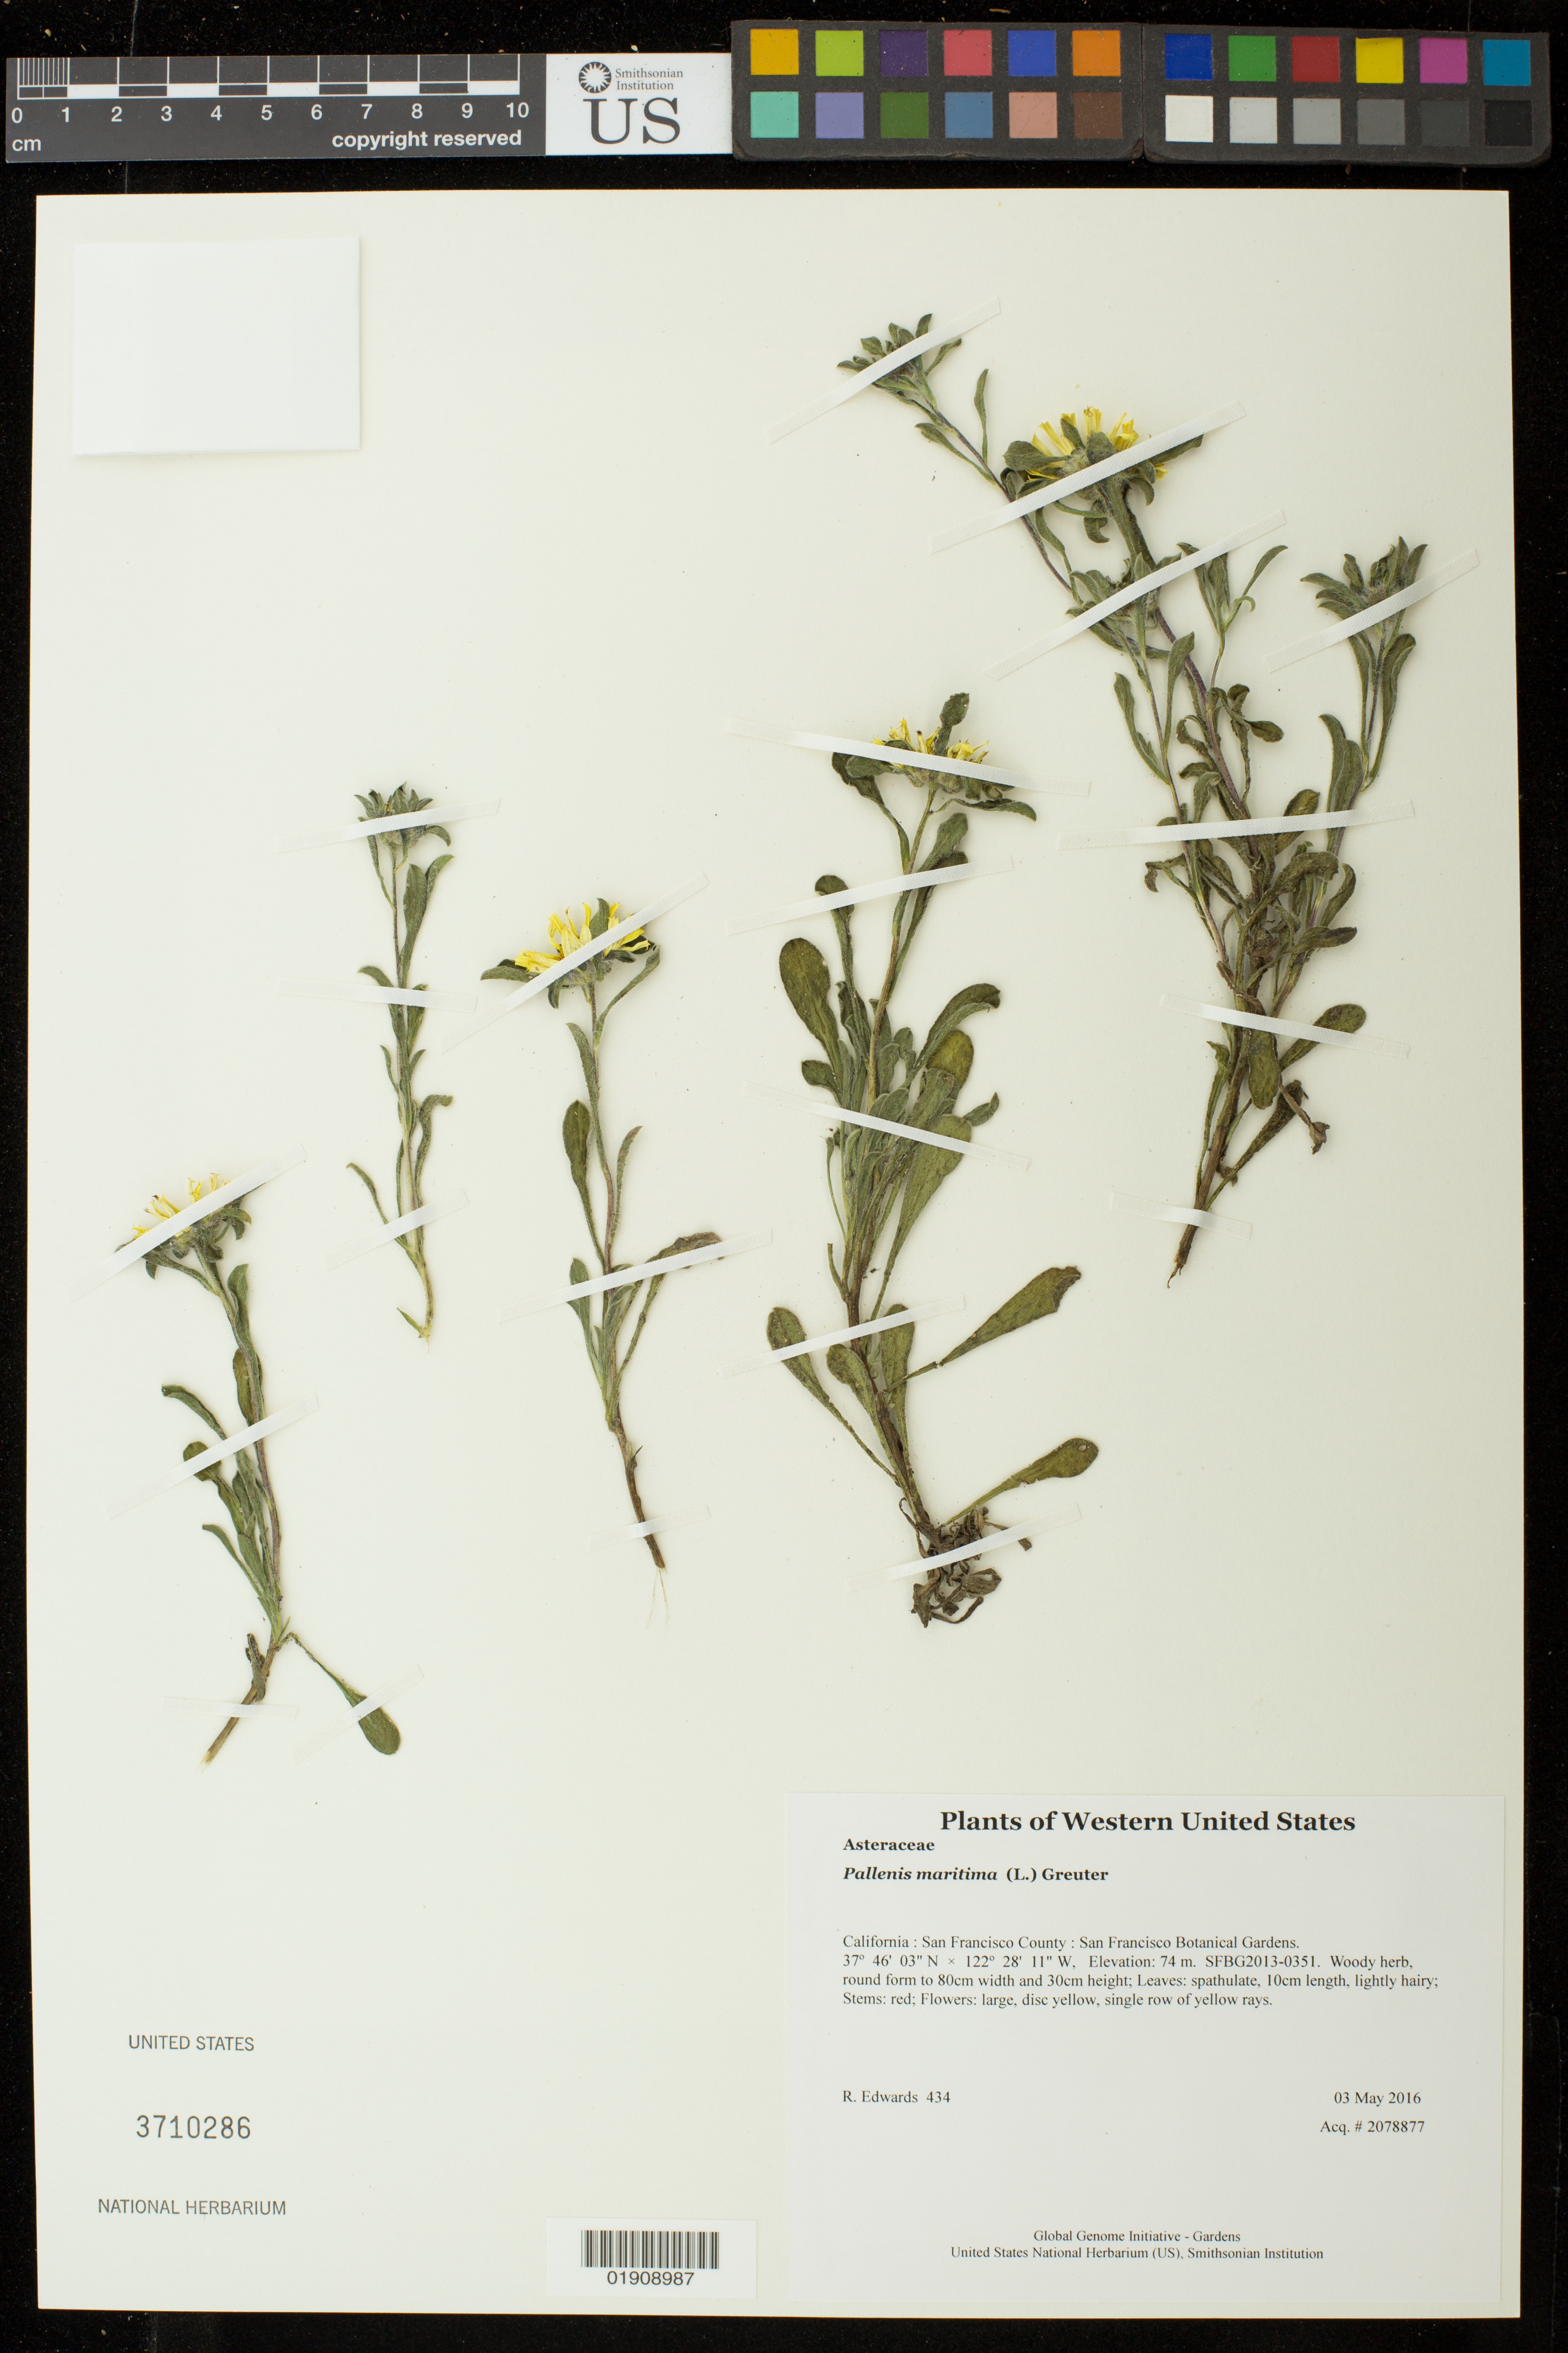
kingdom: Plantae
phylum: Tracheophyta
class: Magnoliopsida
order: Asterales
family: Asteraceae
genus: Pallenis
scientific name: Pallenis maritima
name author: (L.) Greuter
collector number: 434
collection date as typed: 3 May 2016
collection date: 2016-05-03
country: United States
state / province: California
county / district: San Francisco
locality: San Francisco Botanical Gardens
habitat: SFBG2013-0351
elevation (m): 74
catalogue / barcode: US 3710286